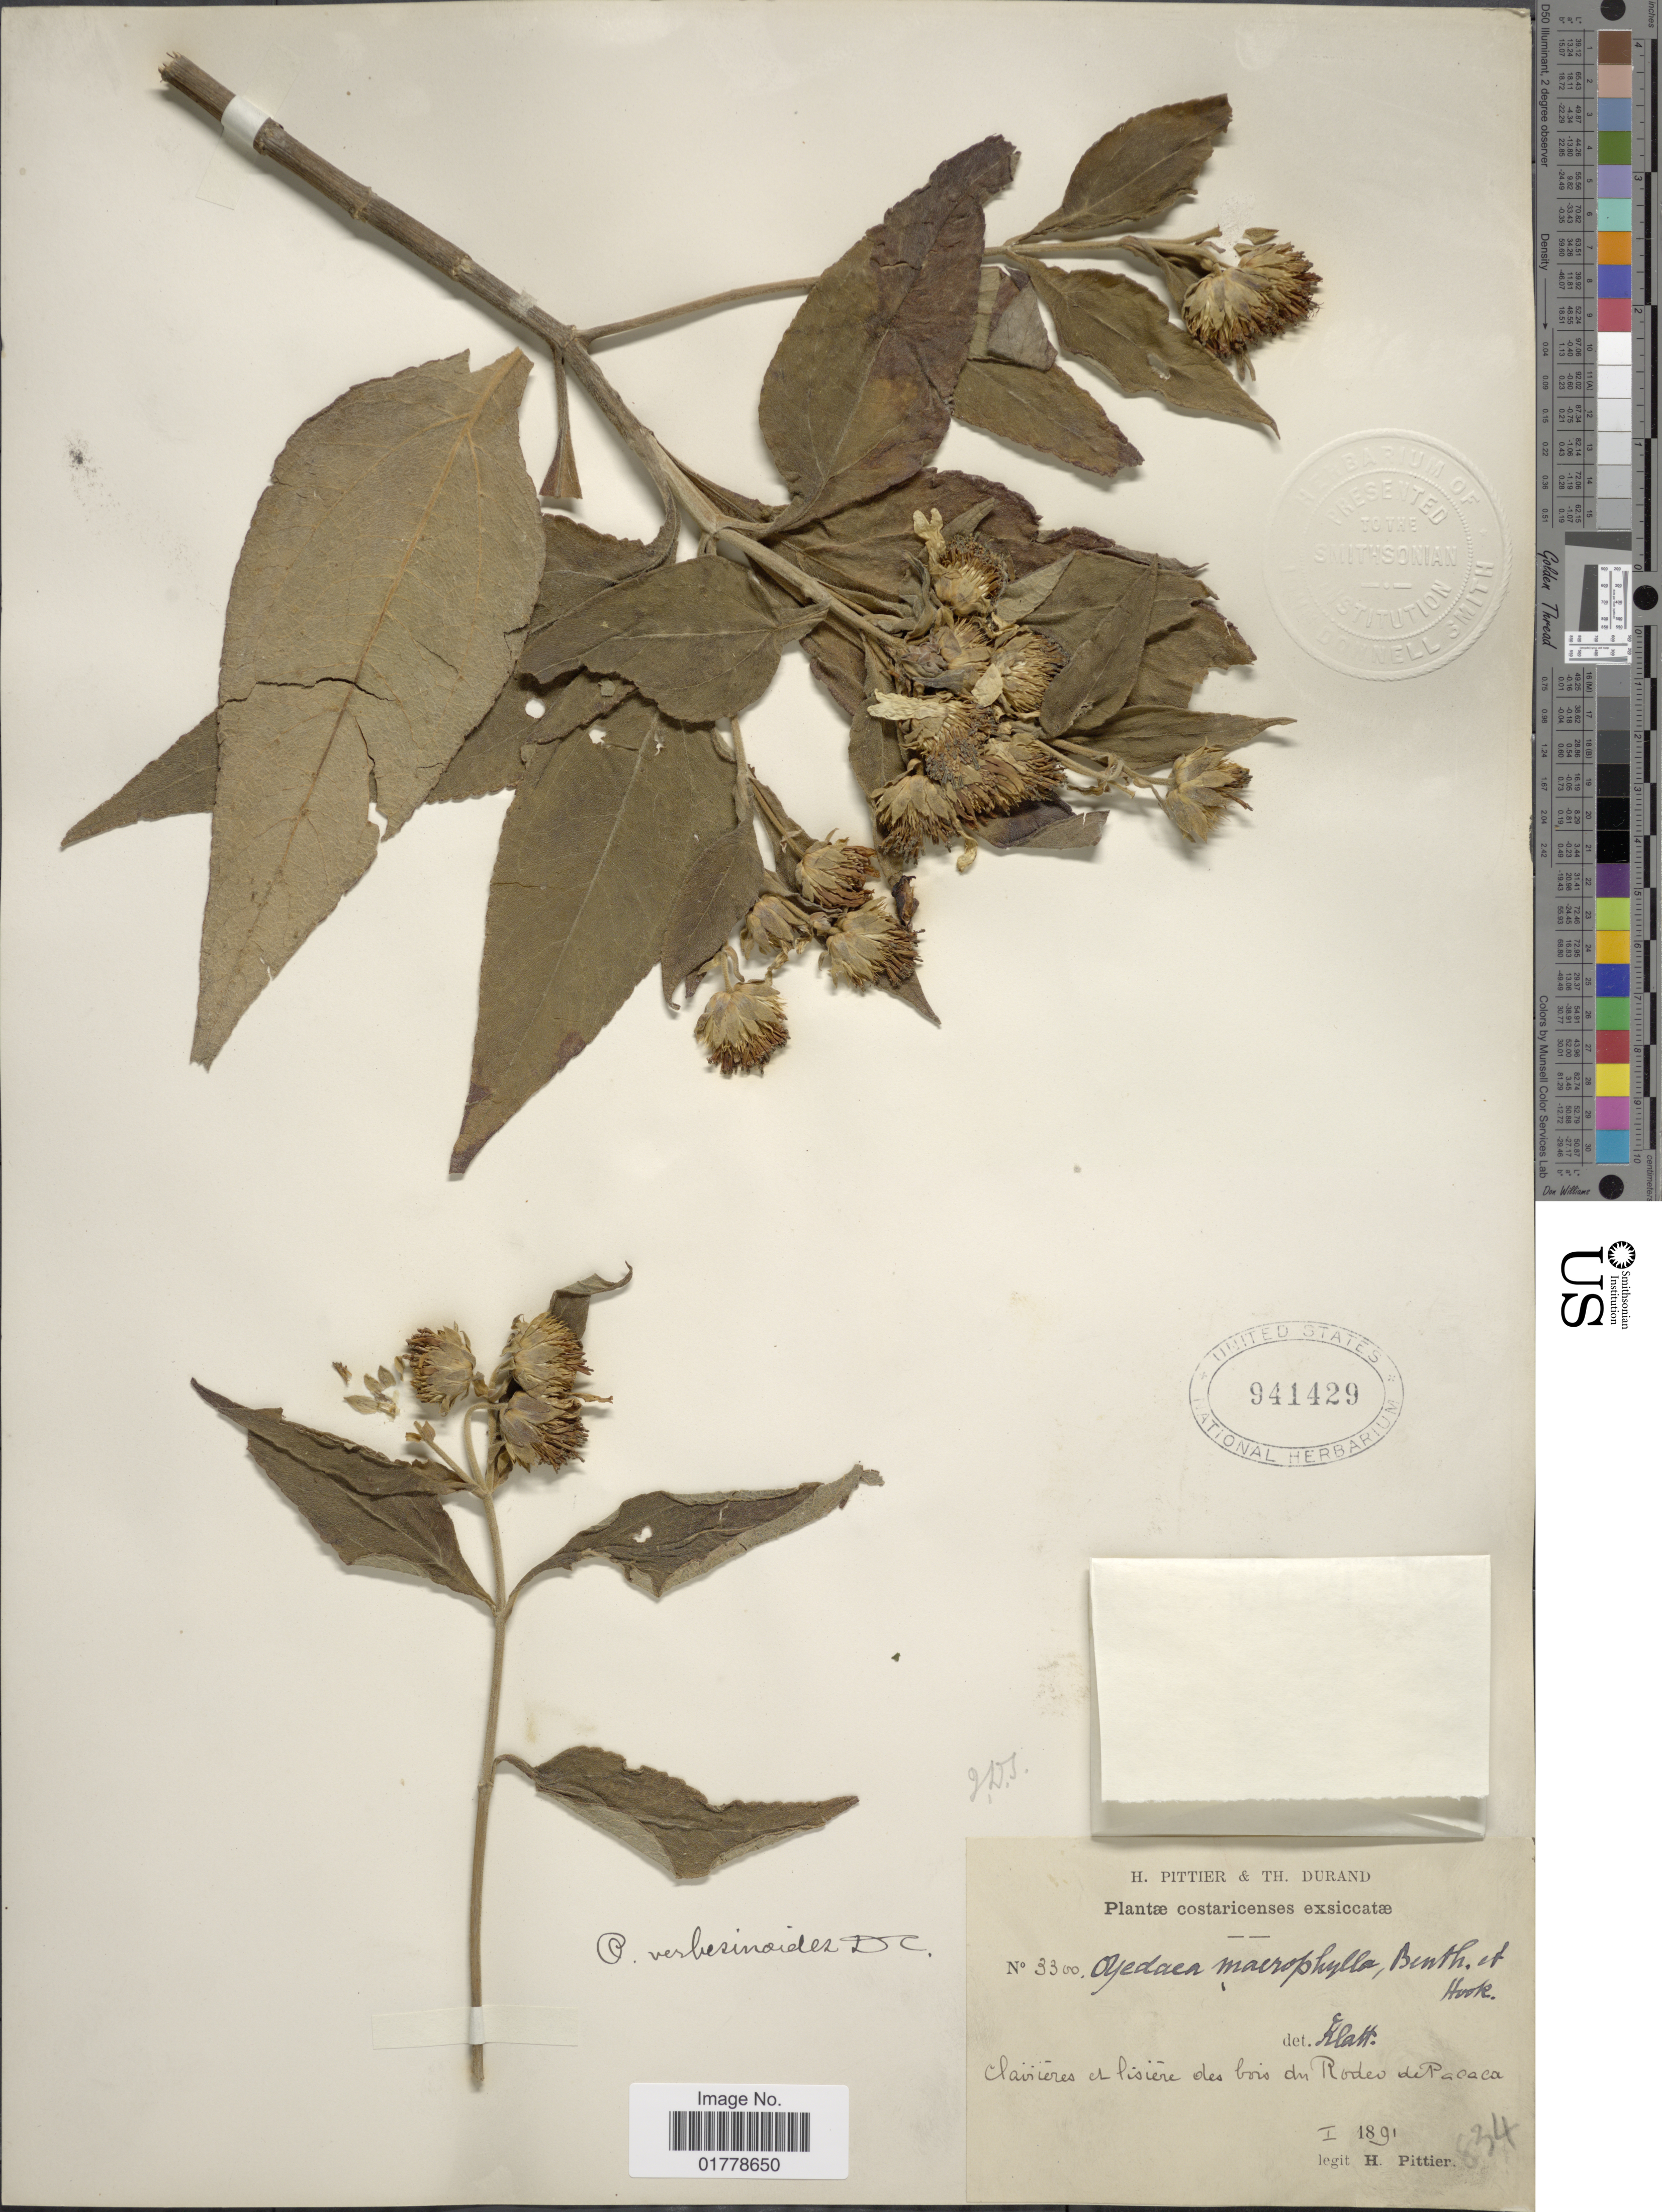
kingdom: Plantae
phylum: Tracheophyta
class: Magnoliopsida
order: Asterales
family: Asteraceae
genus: Oyedaea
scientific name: Oyedaea verbesinoides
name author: DC.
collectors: H. F. Pittier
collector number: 3300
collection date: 1891-01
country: Costa Rica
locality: Claviiers et Pisière des bois du Rodeo de Pacaca.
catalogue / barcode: US 941429